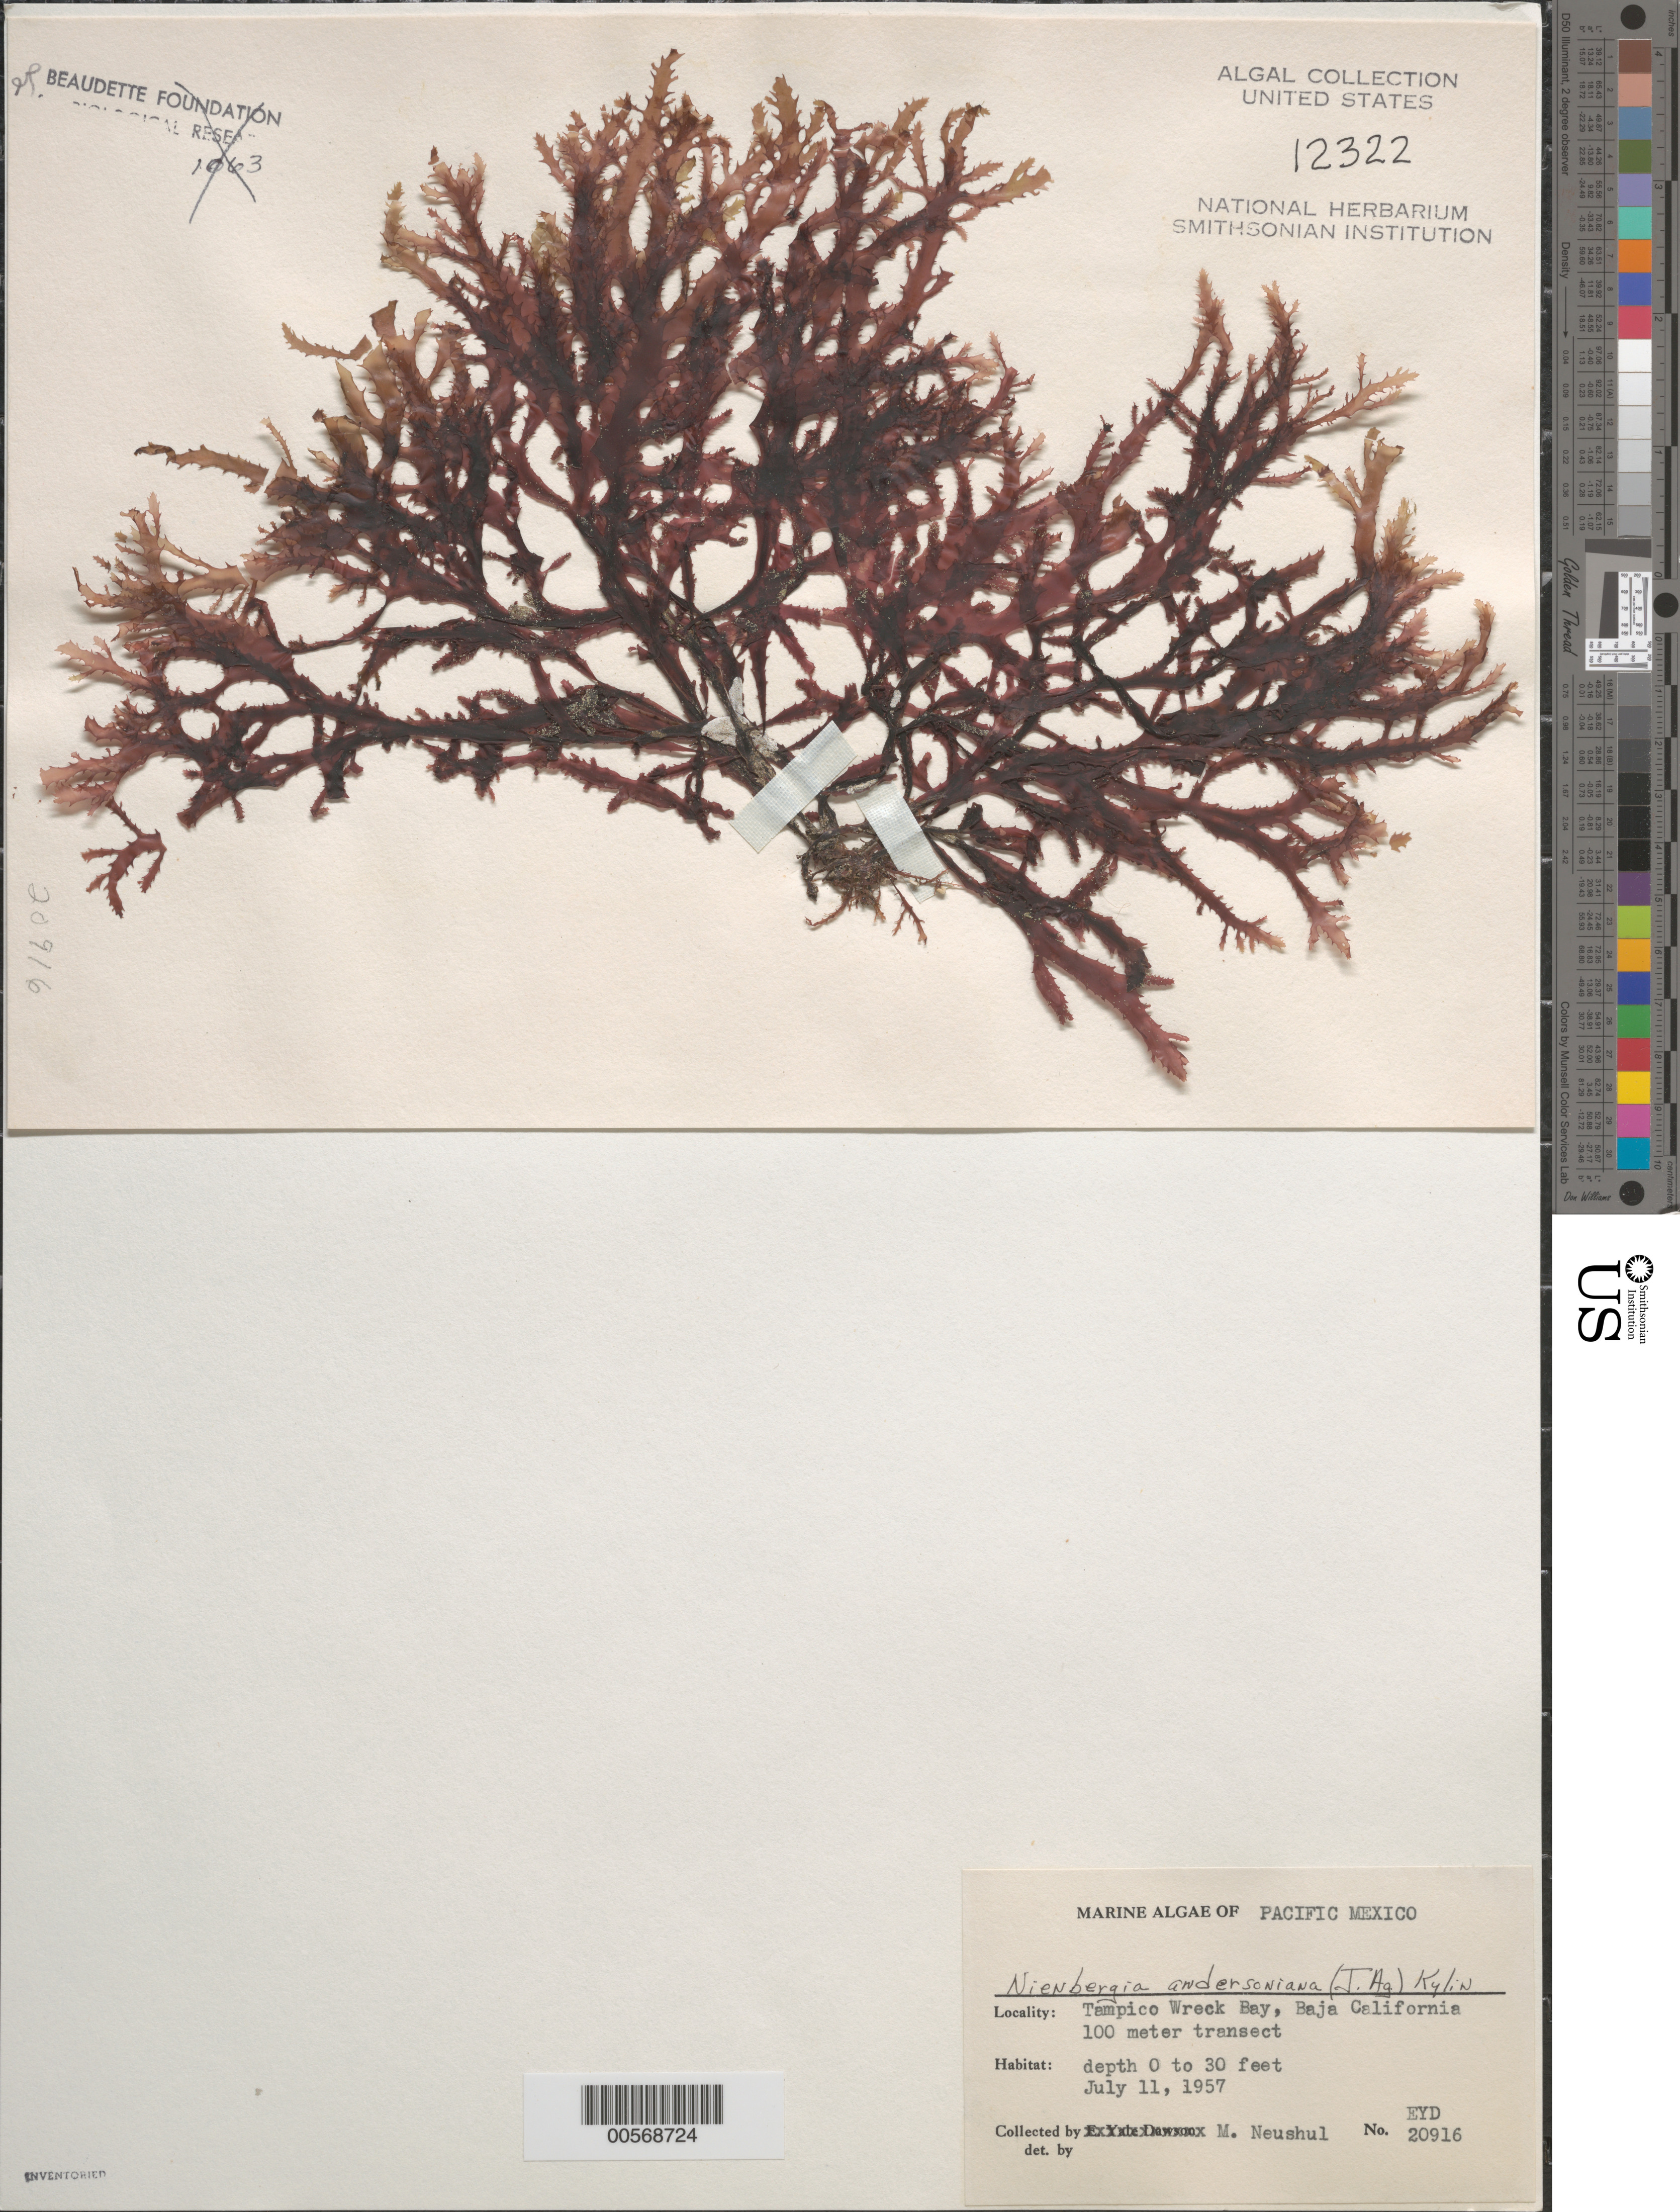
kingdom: Plantae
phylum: Rhodophyta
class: Florideophyceae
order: Ceramiales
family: Delesseriaceae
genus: Nienburgia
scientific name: Nienburgia andersoniana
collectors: M. Neushul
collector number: EYD 20916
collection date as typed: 11 Jul 1957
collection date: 1957-07-11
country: Mexico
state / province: Baja California Norte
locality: Tampico Wreck Bay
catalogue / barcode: US 12322